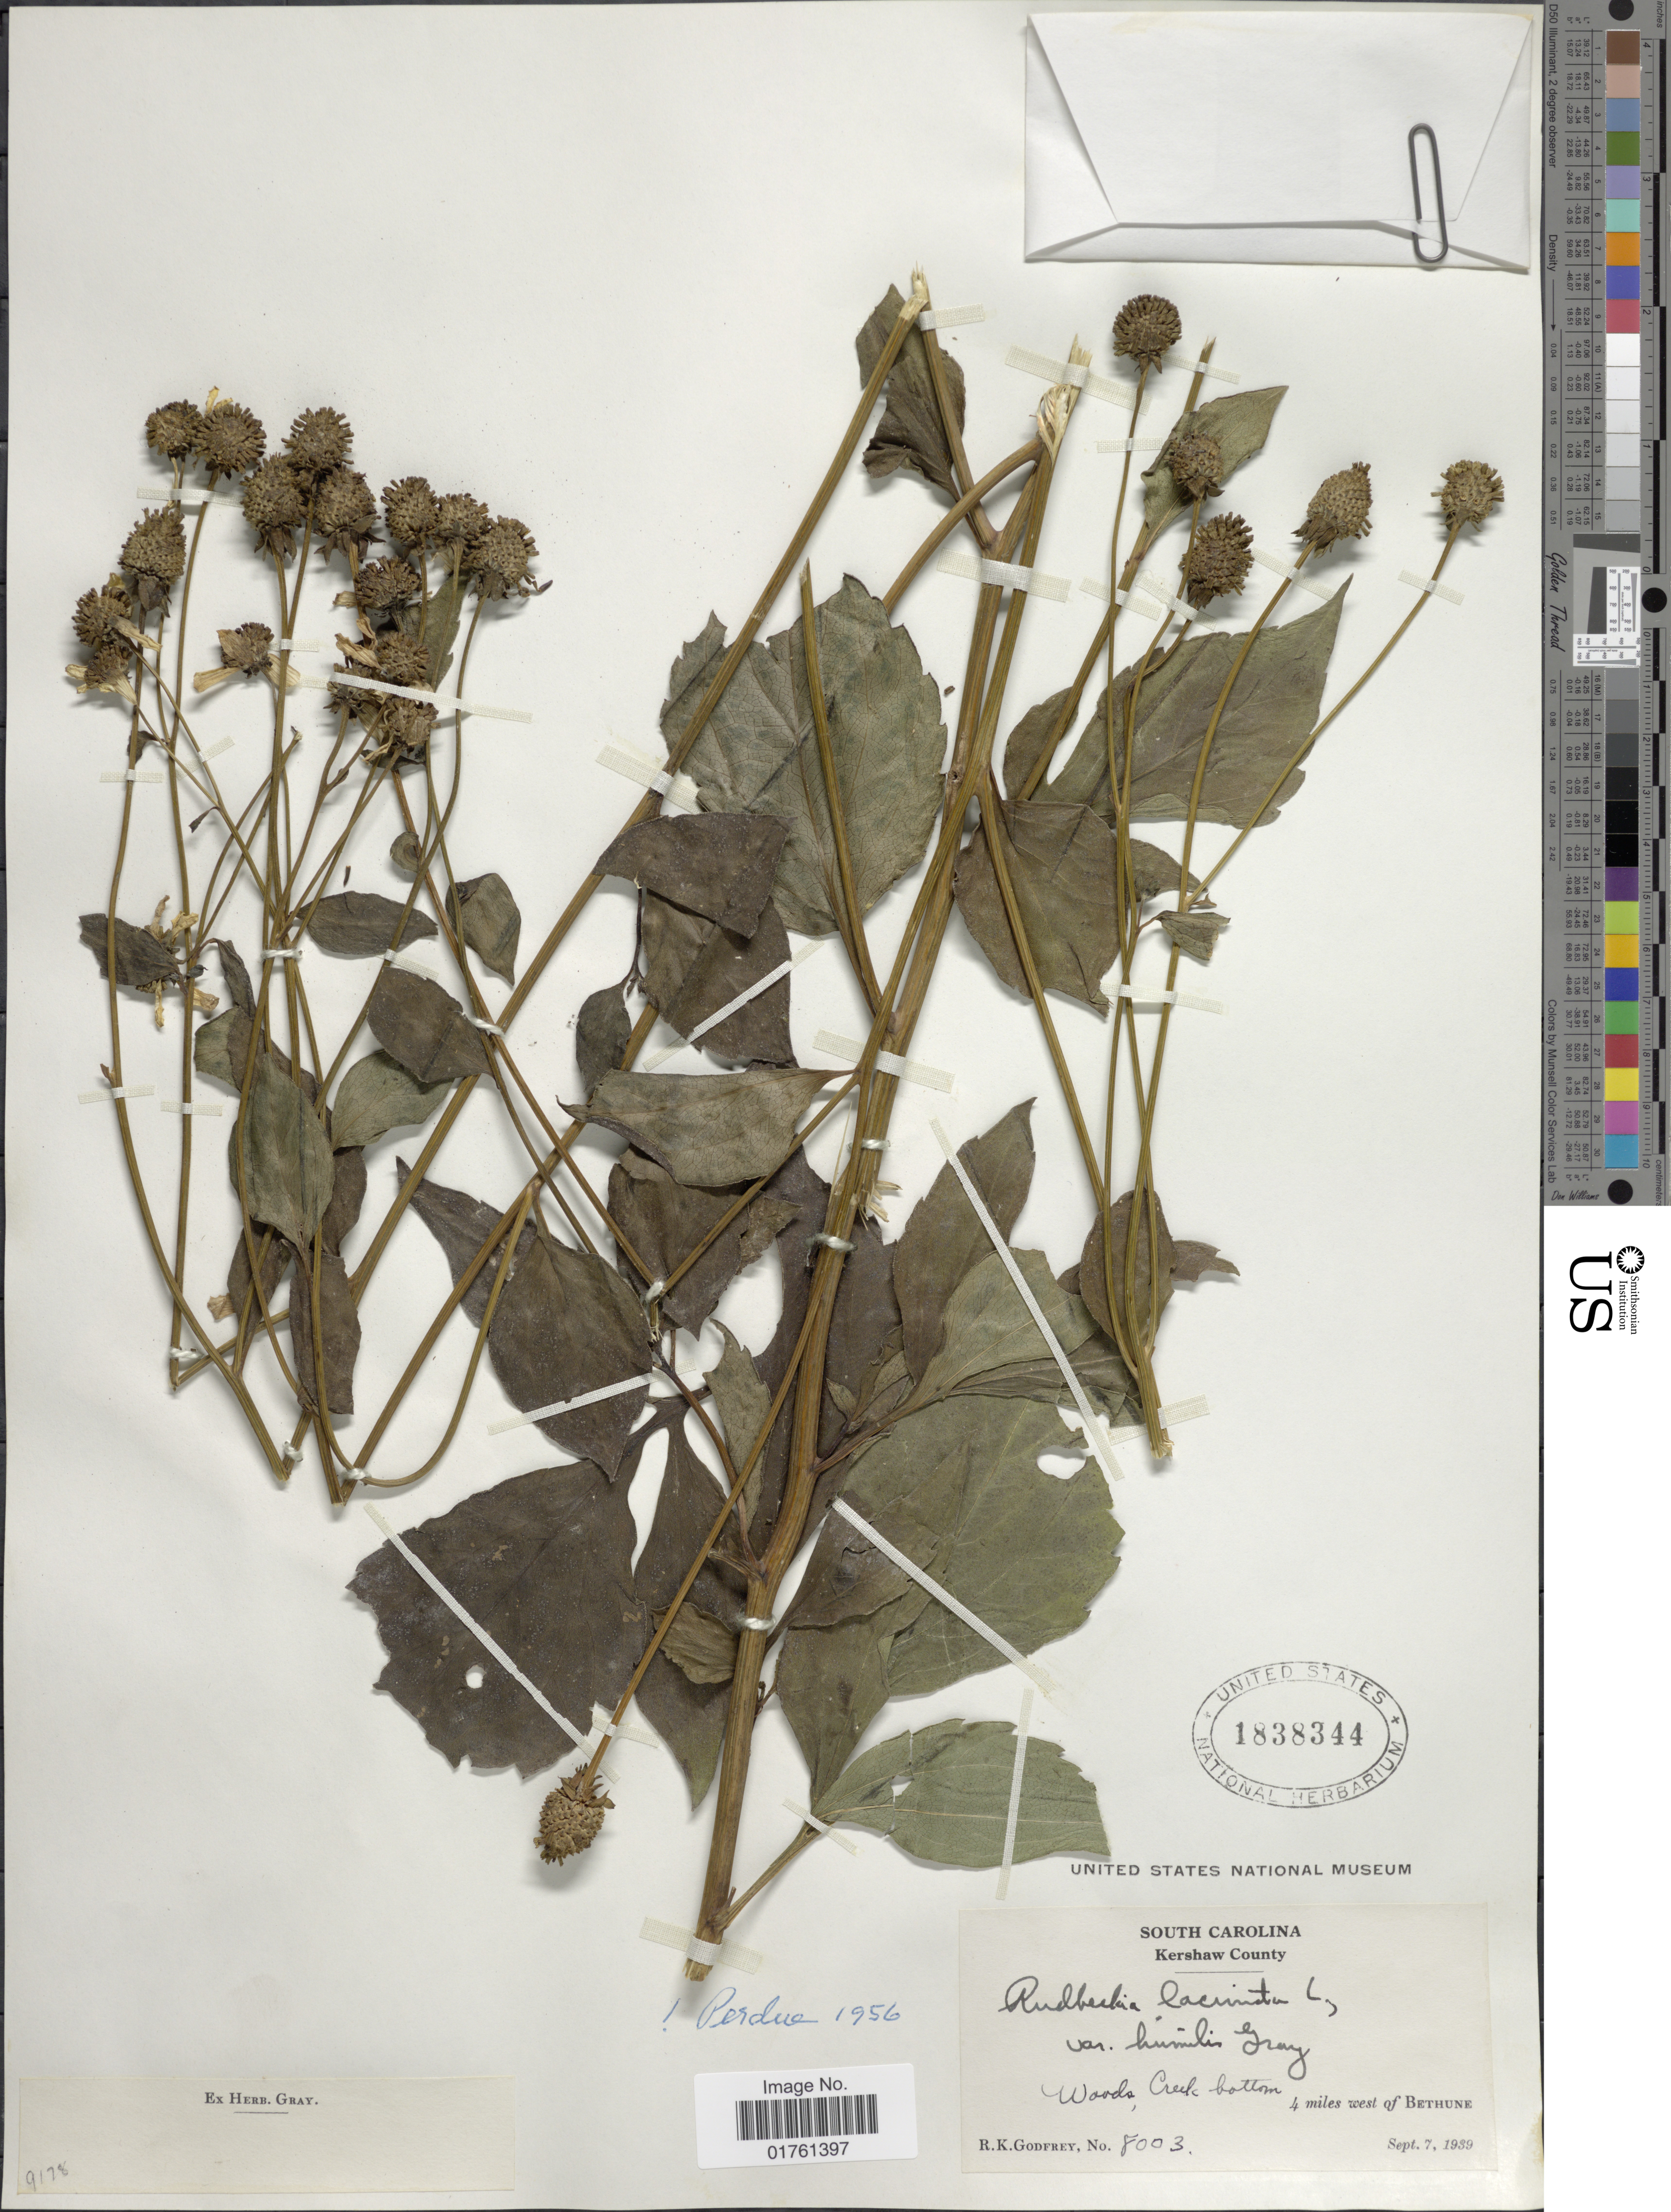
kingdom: Plantae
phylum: Tracheophyta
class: Magnoliopsida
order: Asterales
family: Asteraceae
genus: Rudbeckia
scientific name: Rudbeckia laciniata var. humulis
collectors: R. K. Godfrey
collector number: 8003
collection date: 1939-09-07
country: United States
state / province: South Carolina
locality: Kershaw County, Woods, Creek bottom, 4 miles west of Bethune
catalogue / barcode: US 1838344